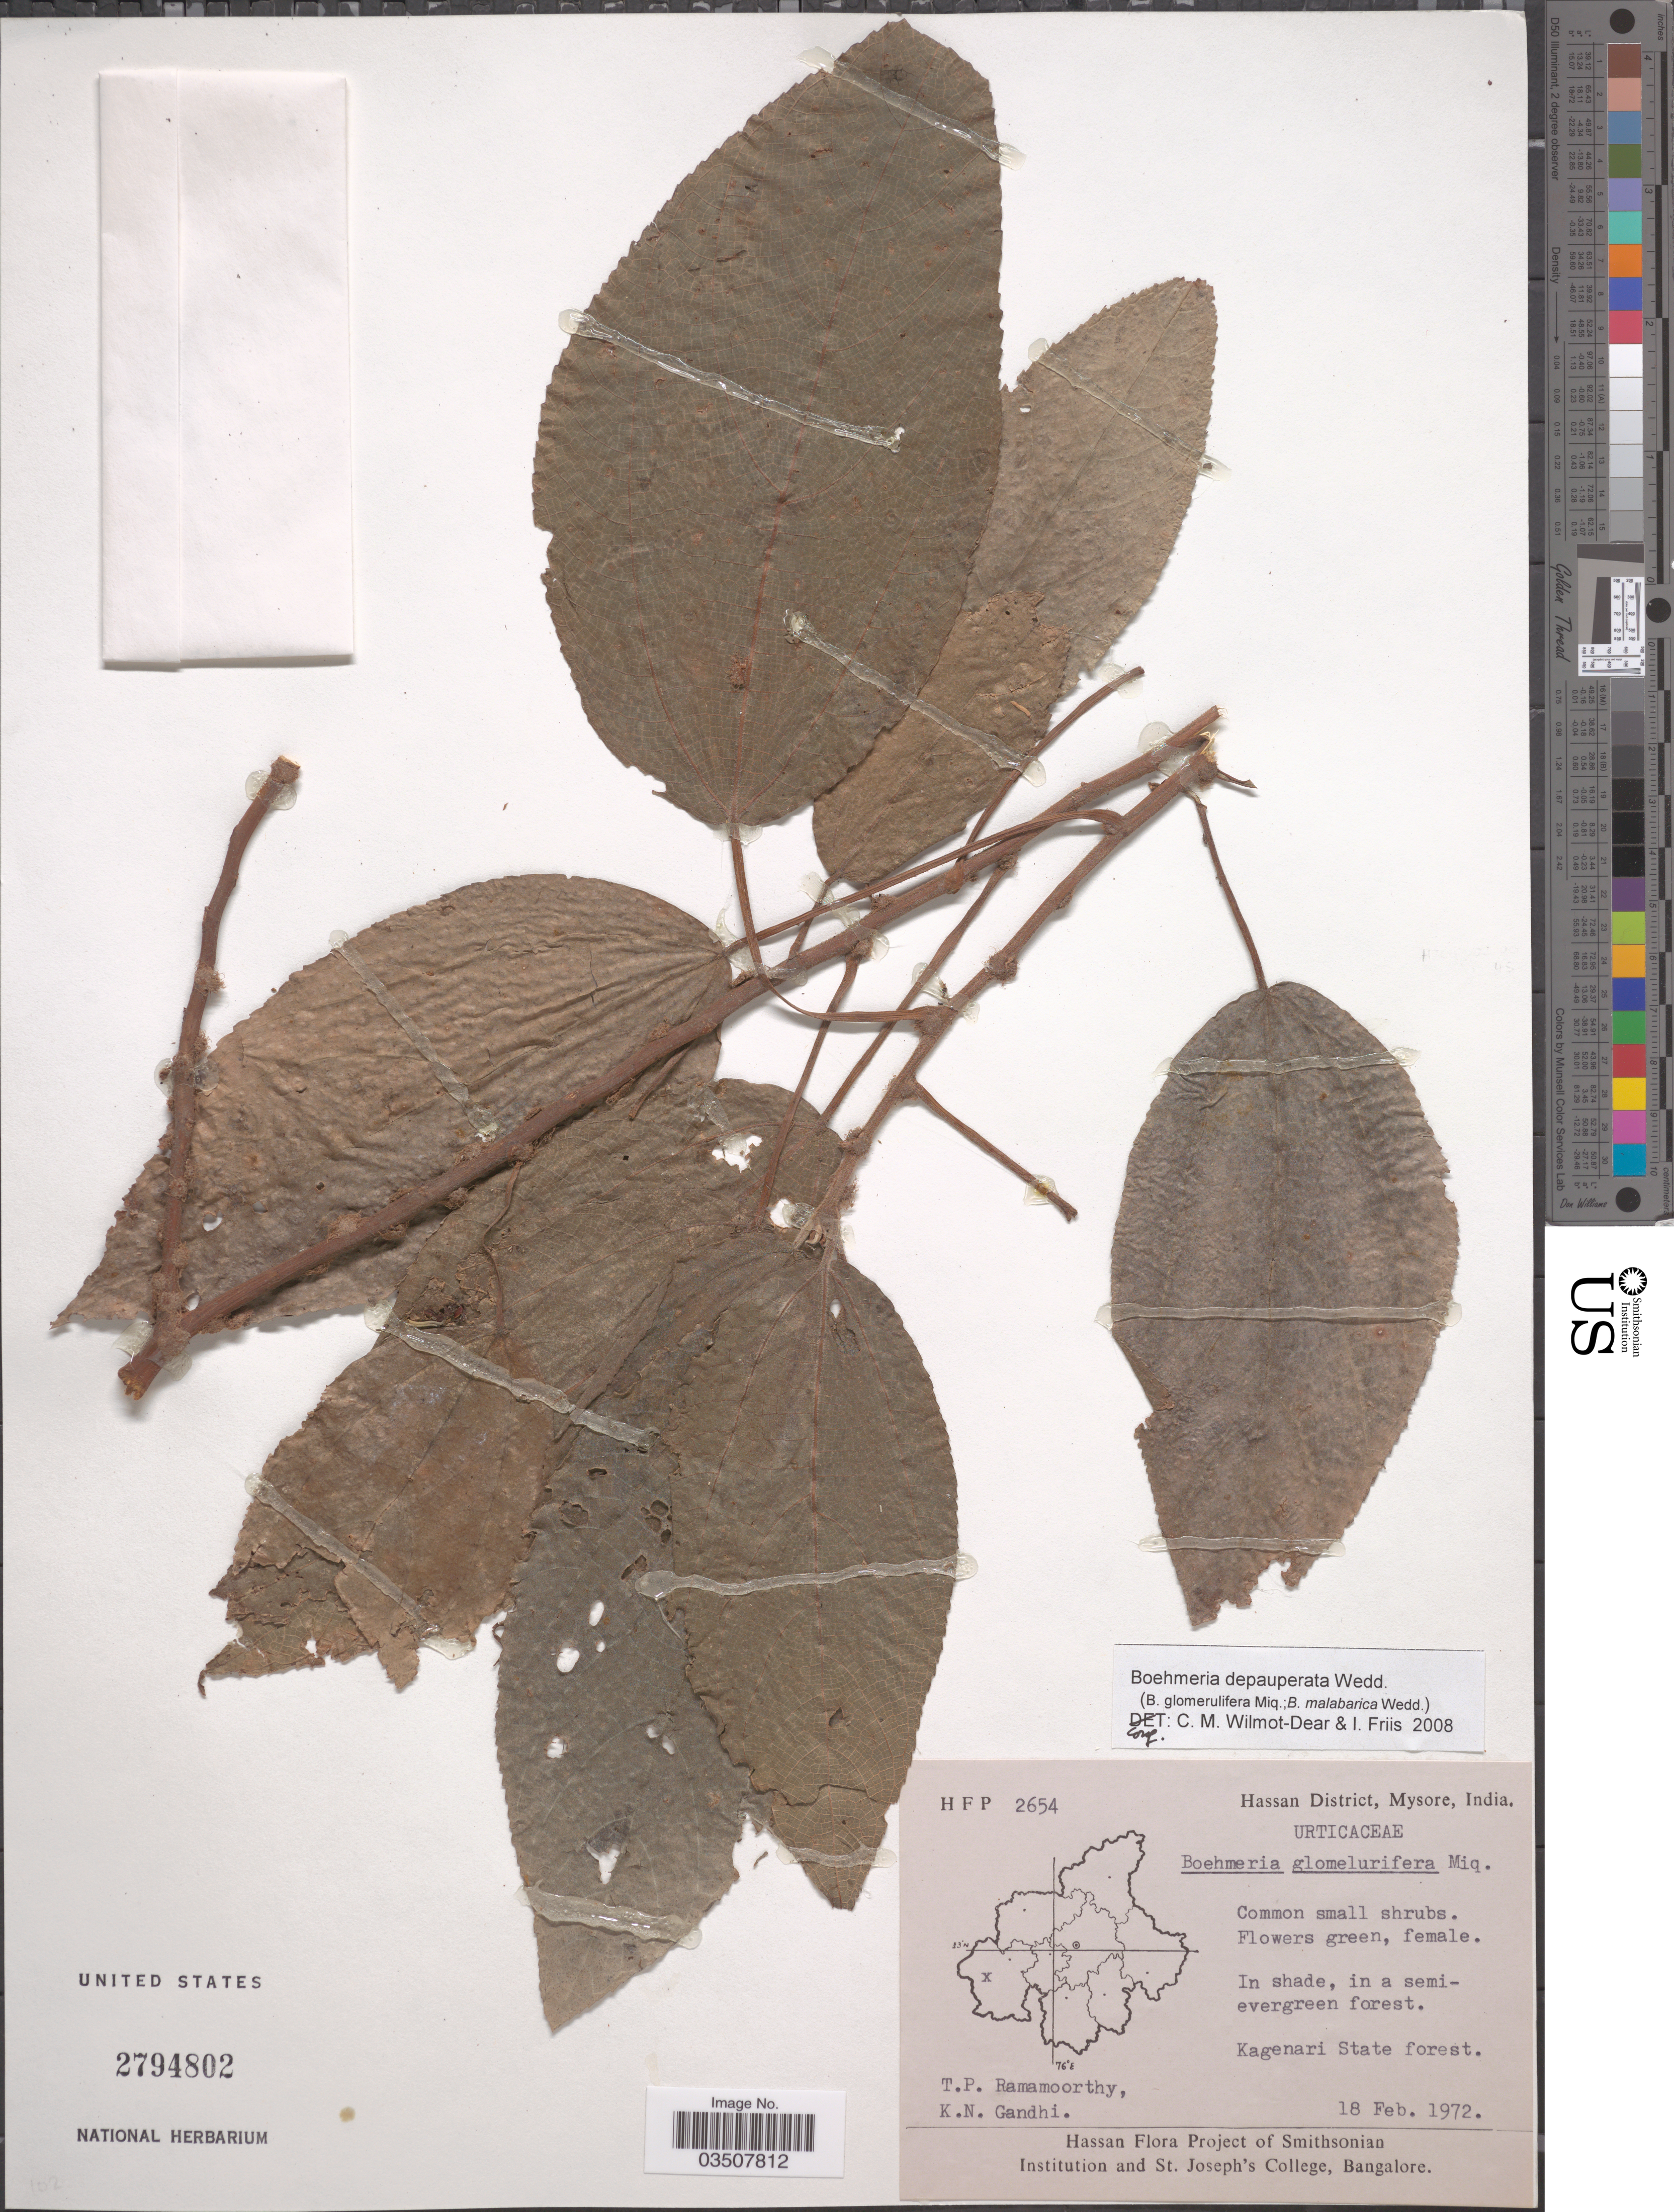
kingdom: Plantae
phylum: Tracheophyta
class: Magnoliopsida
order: Rosales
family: Urticaceae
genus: Boehmeria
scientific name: Boehmeria depauperata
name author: Wedd.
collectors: T. P. Ramamoorthy & K. N. Gandhi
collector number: HFP2654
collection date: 1972-02-18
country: India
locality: Hassan District, Mysore. Kagenari State forest.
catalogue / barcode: US 2794802